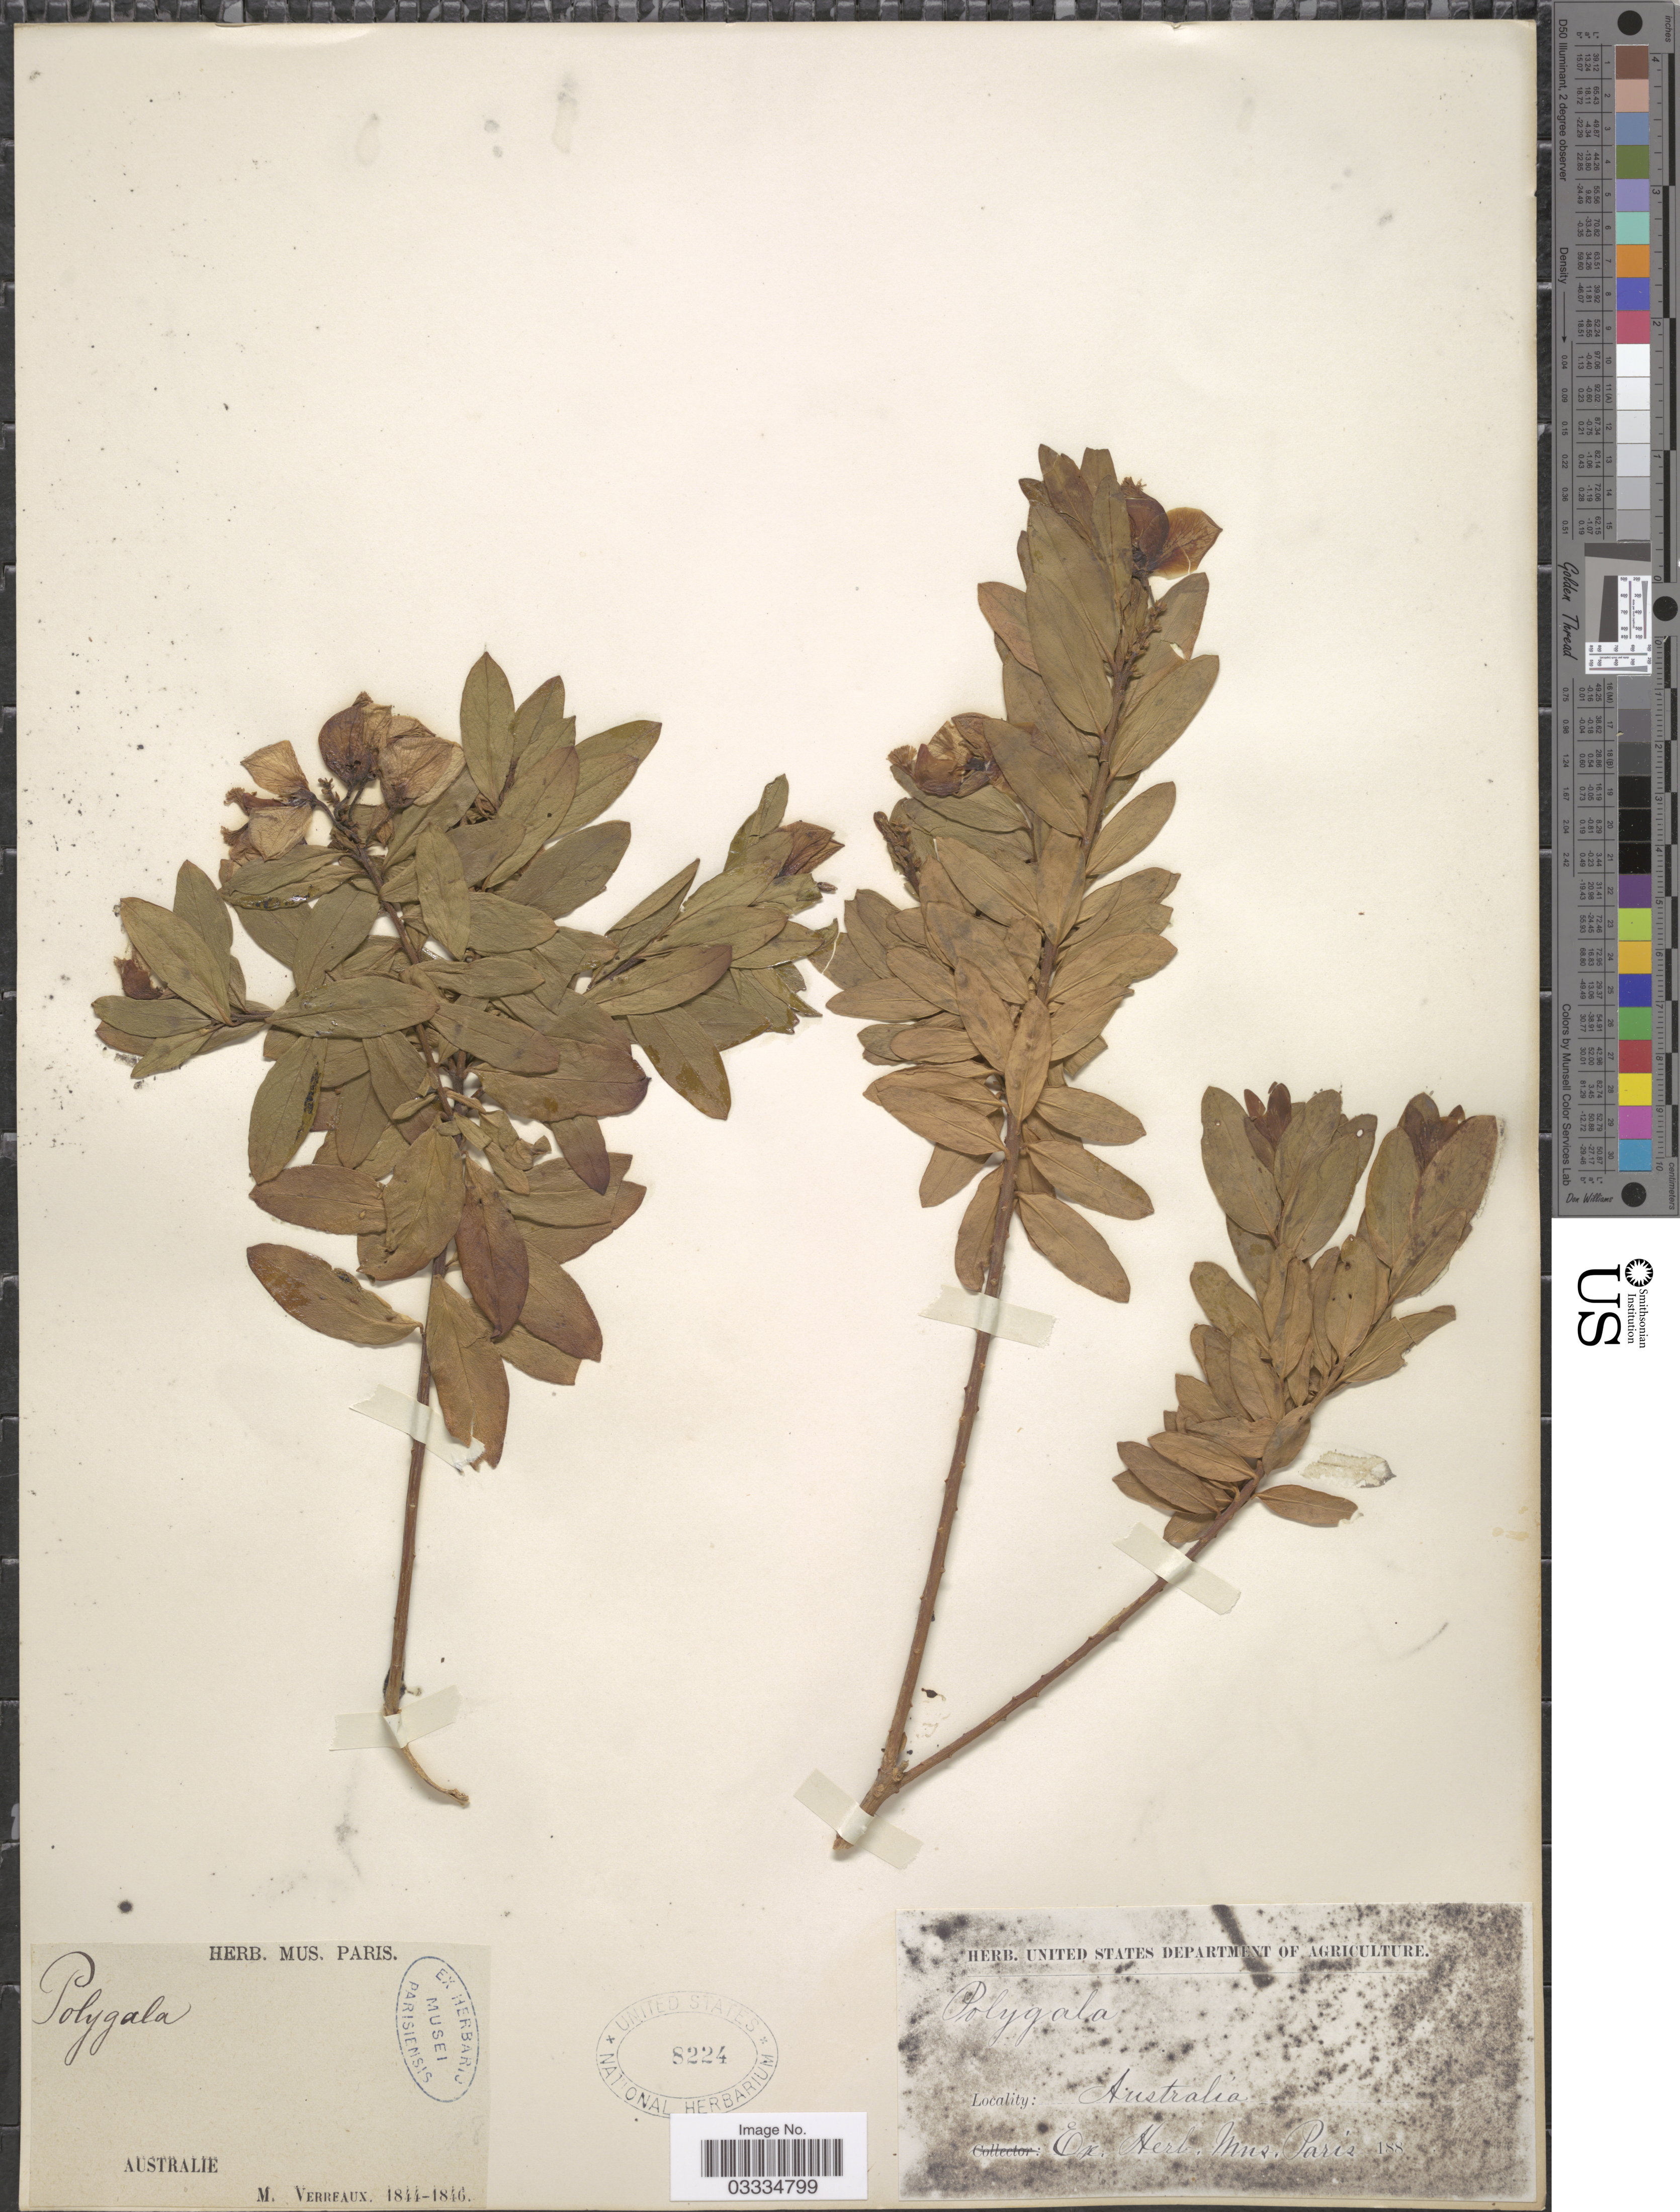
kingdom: Plantae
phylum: Tracheophyta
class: Magnoliopsida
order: Fabales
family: Polygalaceae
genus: Polygala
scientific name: Polygala sp.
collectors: M. Verreaux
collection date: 1844/1846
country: Australia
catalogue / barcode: US 8224